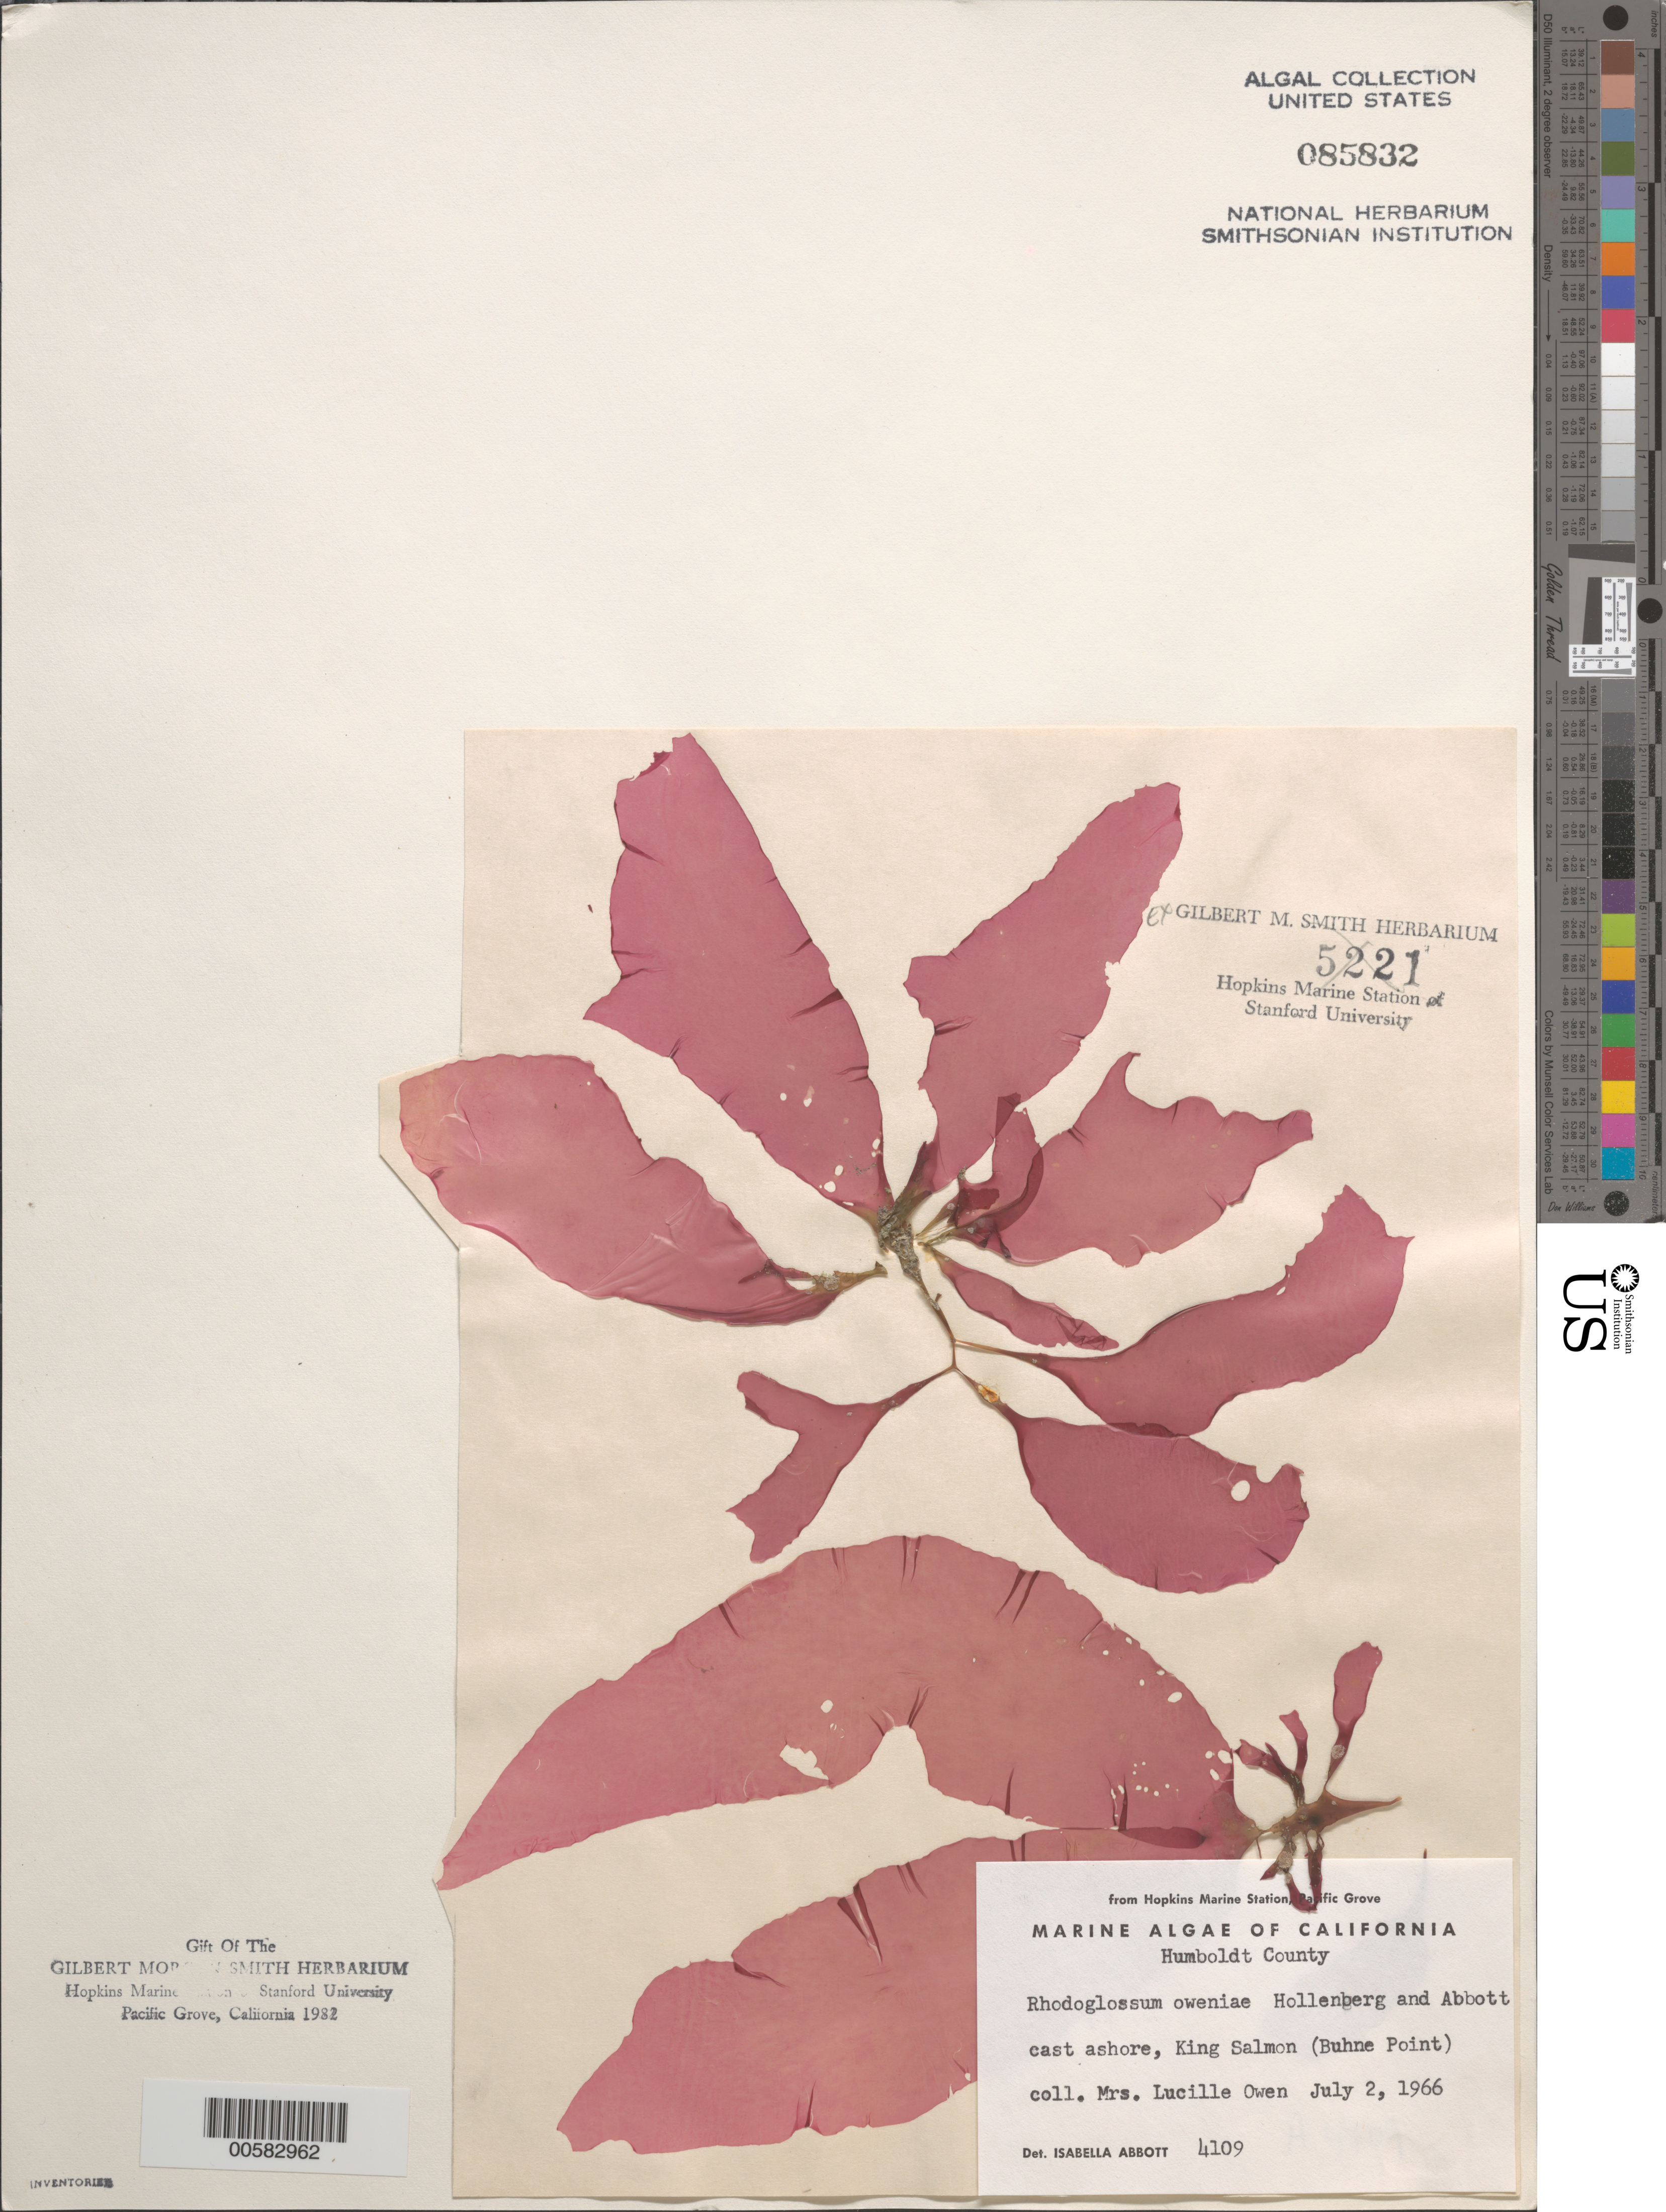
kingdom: Plantae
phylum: Rhodophyta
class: Florideophyceae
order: Gigartinales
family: Gigartinaceae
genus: Mazzaella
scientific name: Mazzaella californica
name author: (J. Agardh) G. De Toni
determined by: Algae name updating Project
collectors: L. Owen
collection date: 1966-07-02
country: United States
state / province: California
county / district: Humboldt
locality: Humboldt County. Cast ashore, King Salmon (Buhne Point).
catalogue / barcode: US 85832